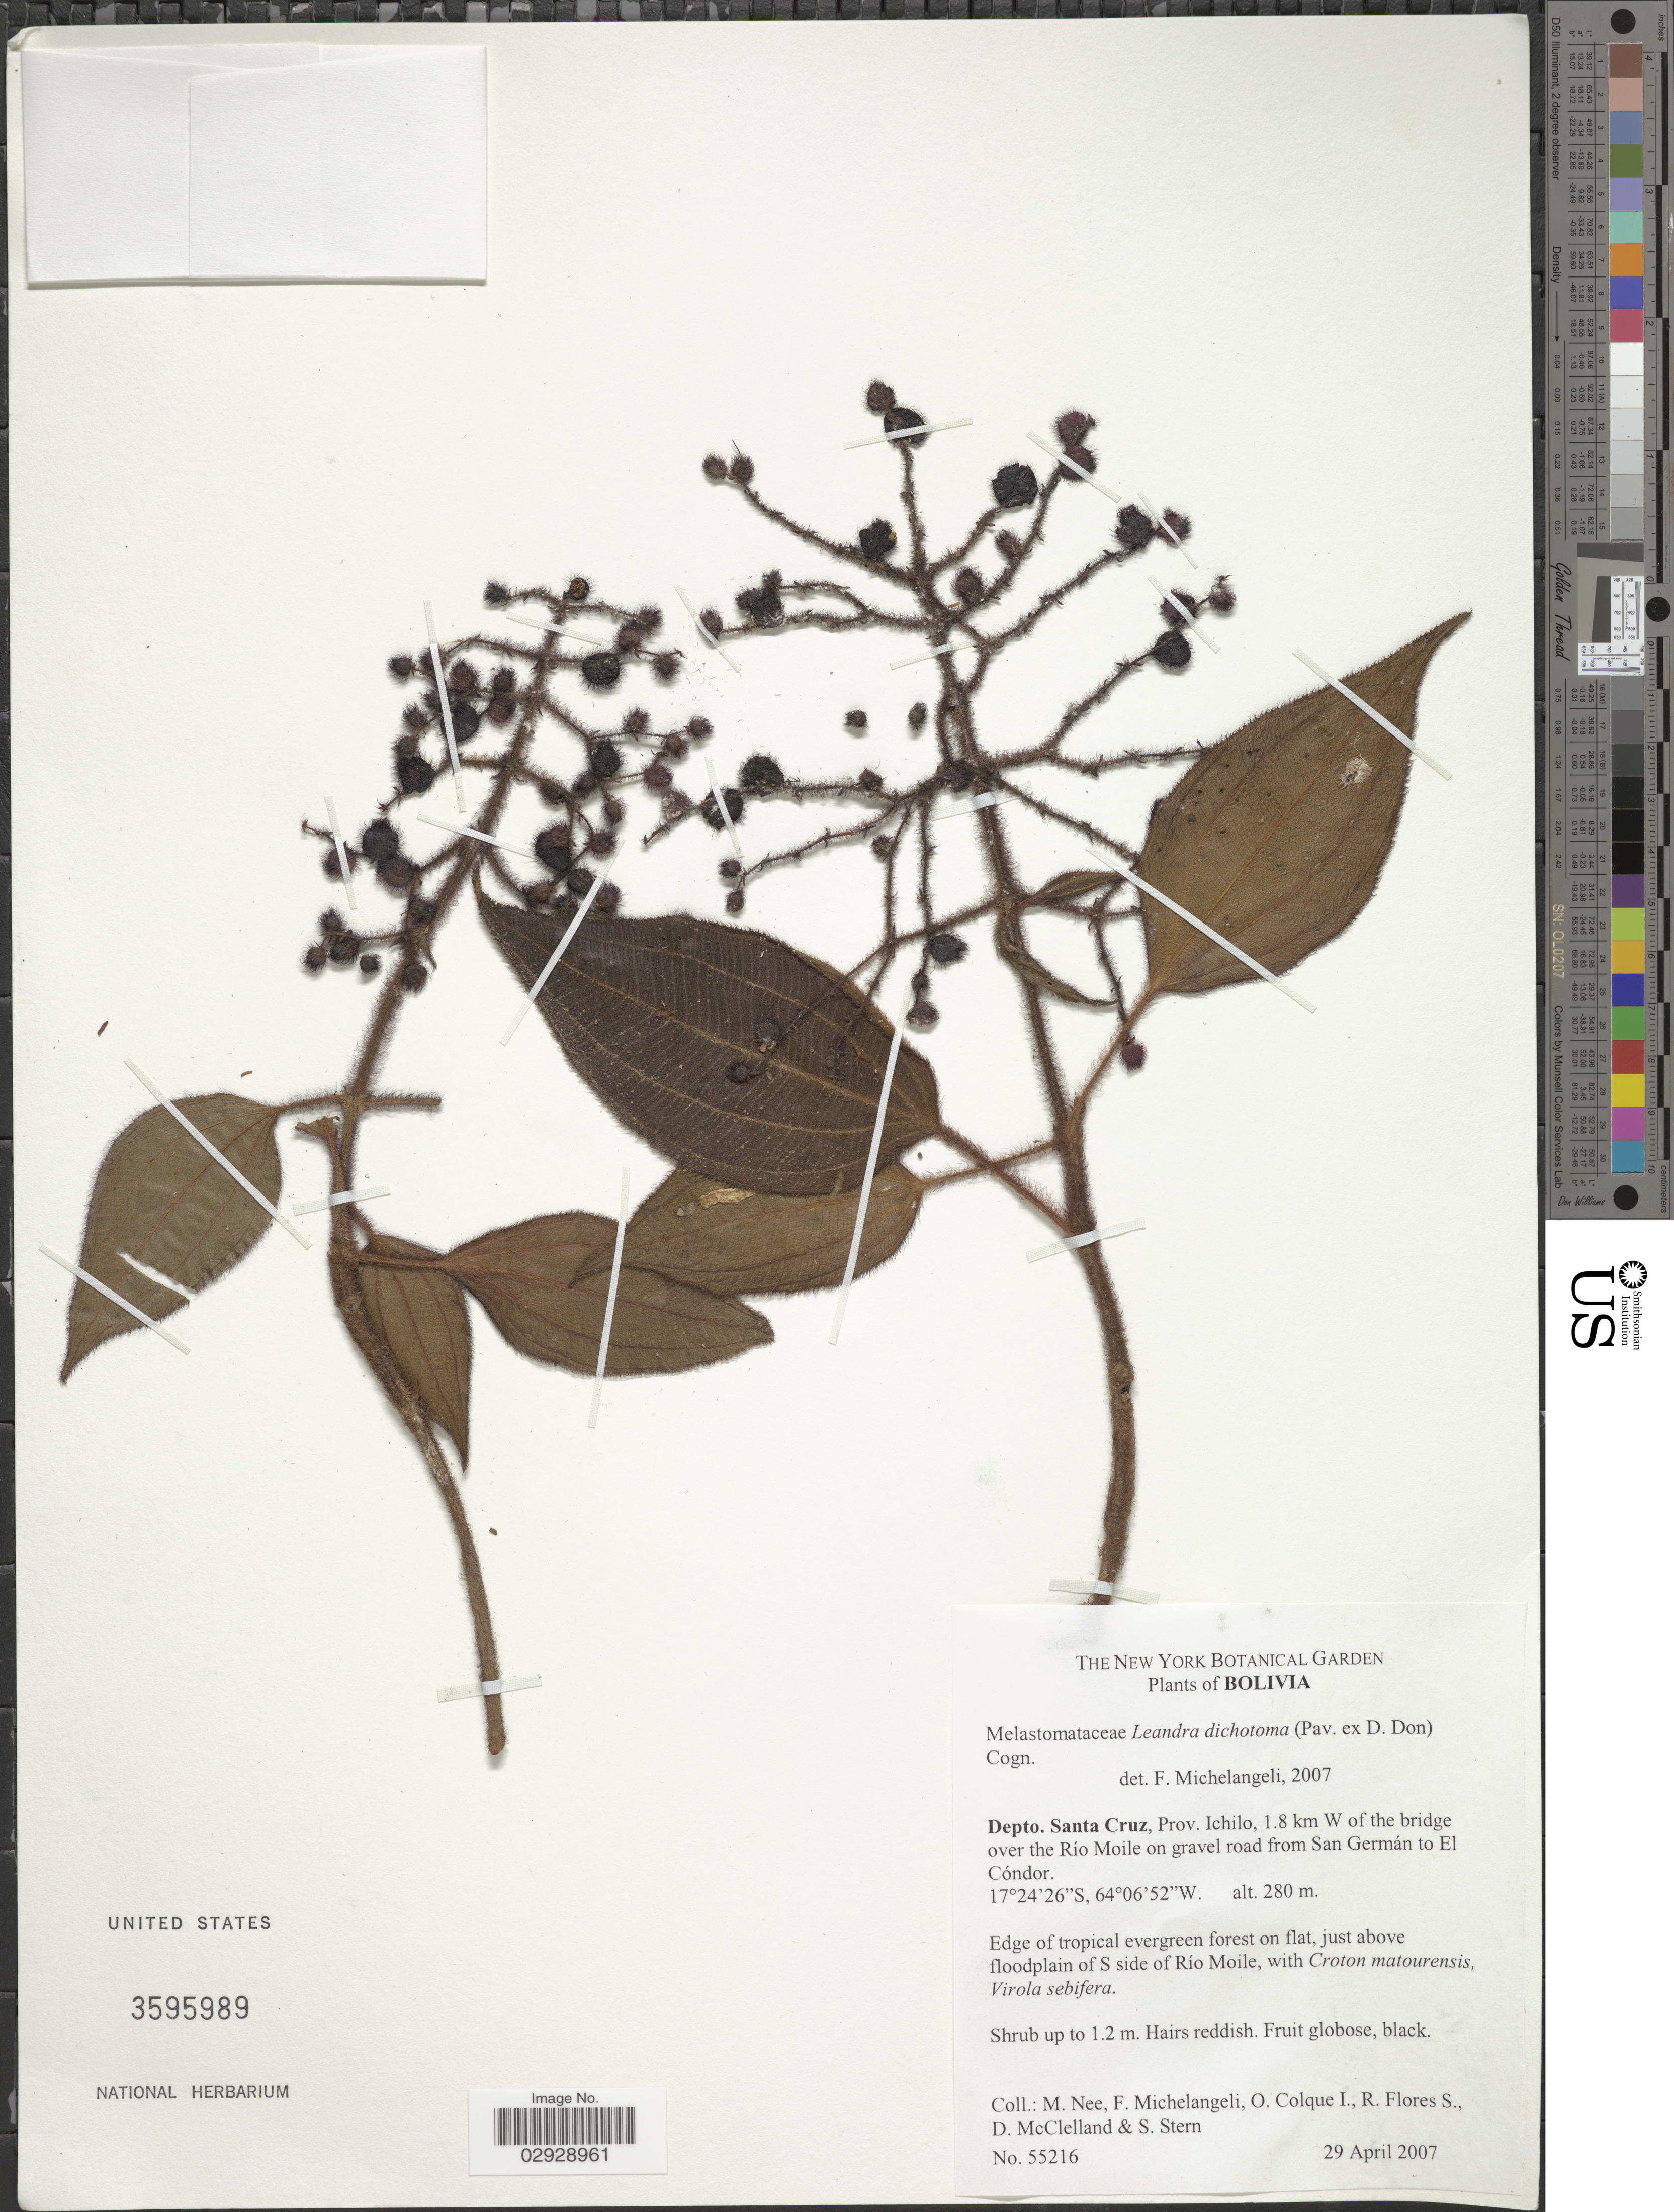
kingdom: Plantae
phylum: Tracheophyta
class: Magnoliopsida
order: Myrtales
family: Melastomataceae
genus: Leandra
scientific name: Leandra dichotoma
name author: (D. Don) Cogn.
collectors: M. Nee, F. Michelangeli, O. Colque, R. Flores S. & et al.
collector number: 55216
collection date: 2007-04-29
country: Bolivia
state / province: Santa Cruz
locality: Depto. Santa Cruza, Prov. Ichilo, 1.8 km W of the bridge over the Río Moile on gravel road from San Germán to El Cóndor. Just above floodplain of S side of Río Moile.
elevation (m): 280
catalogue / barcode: US 3595989